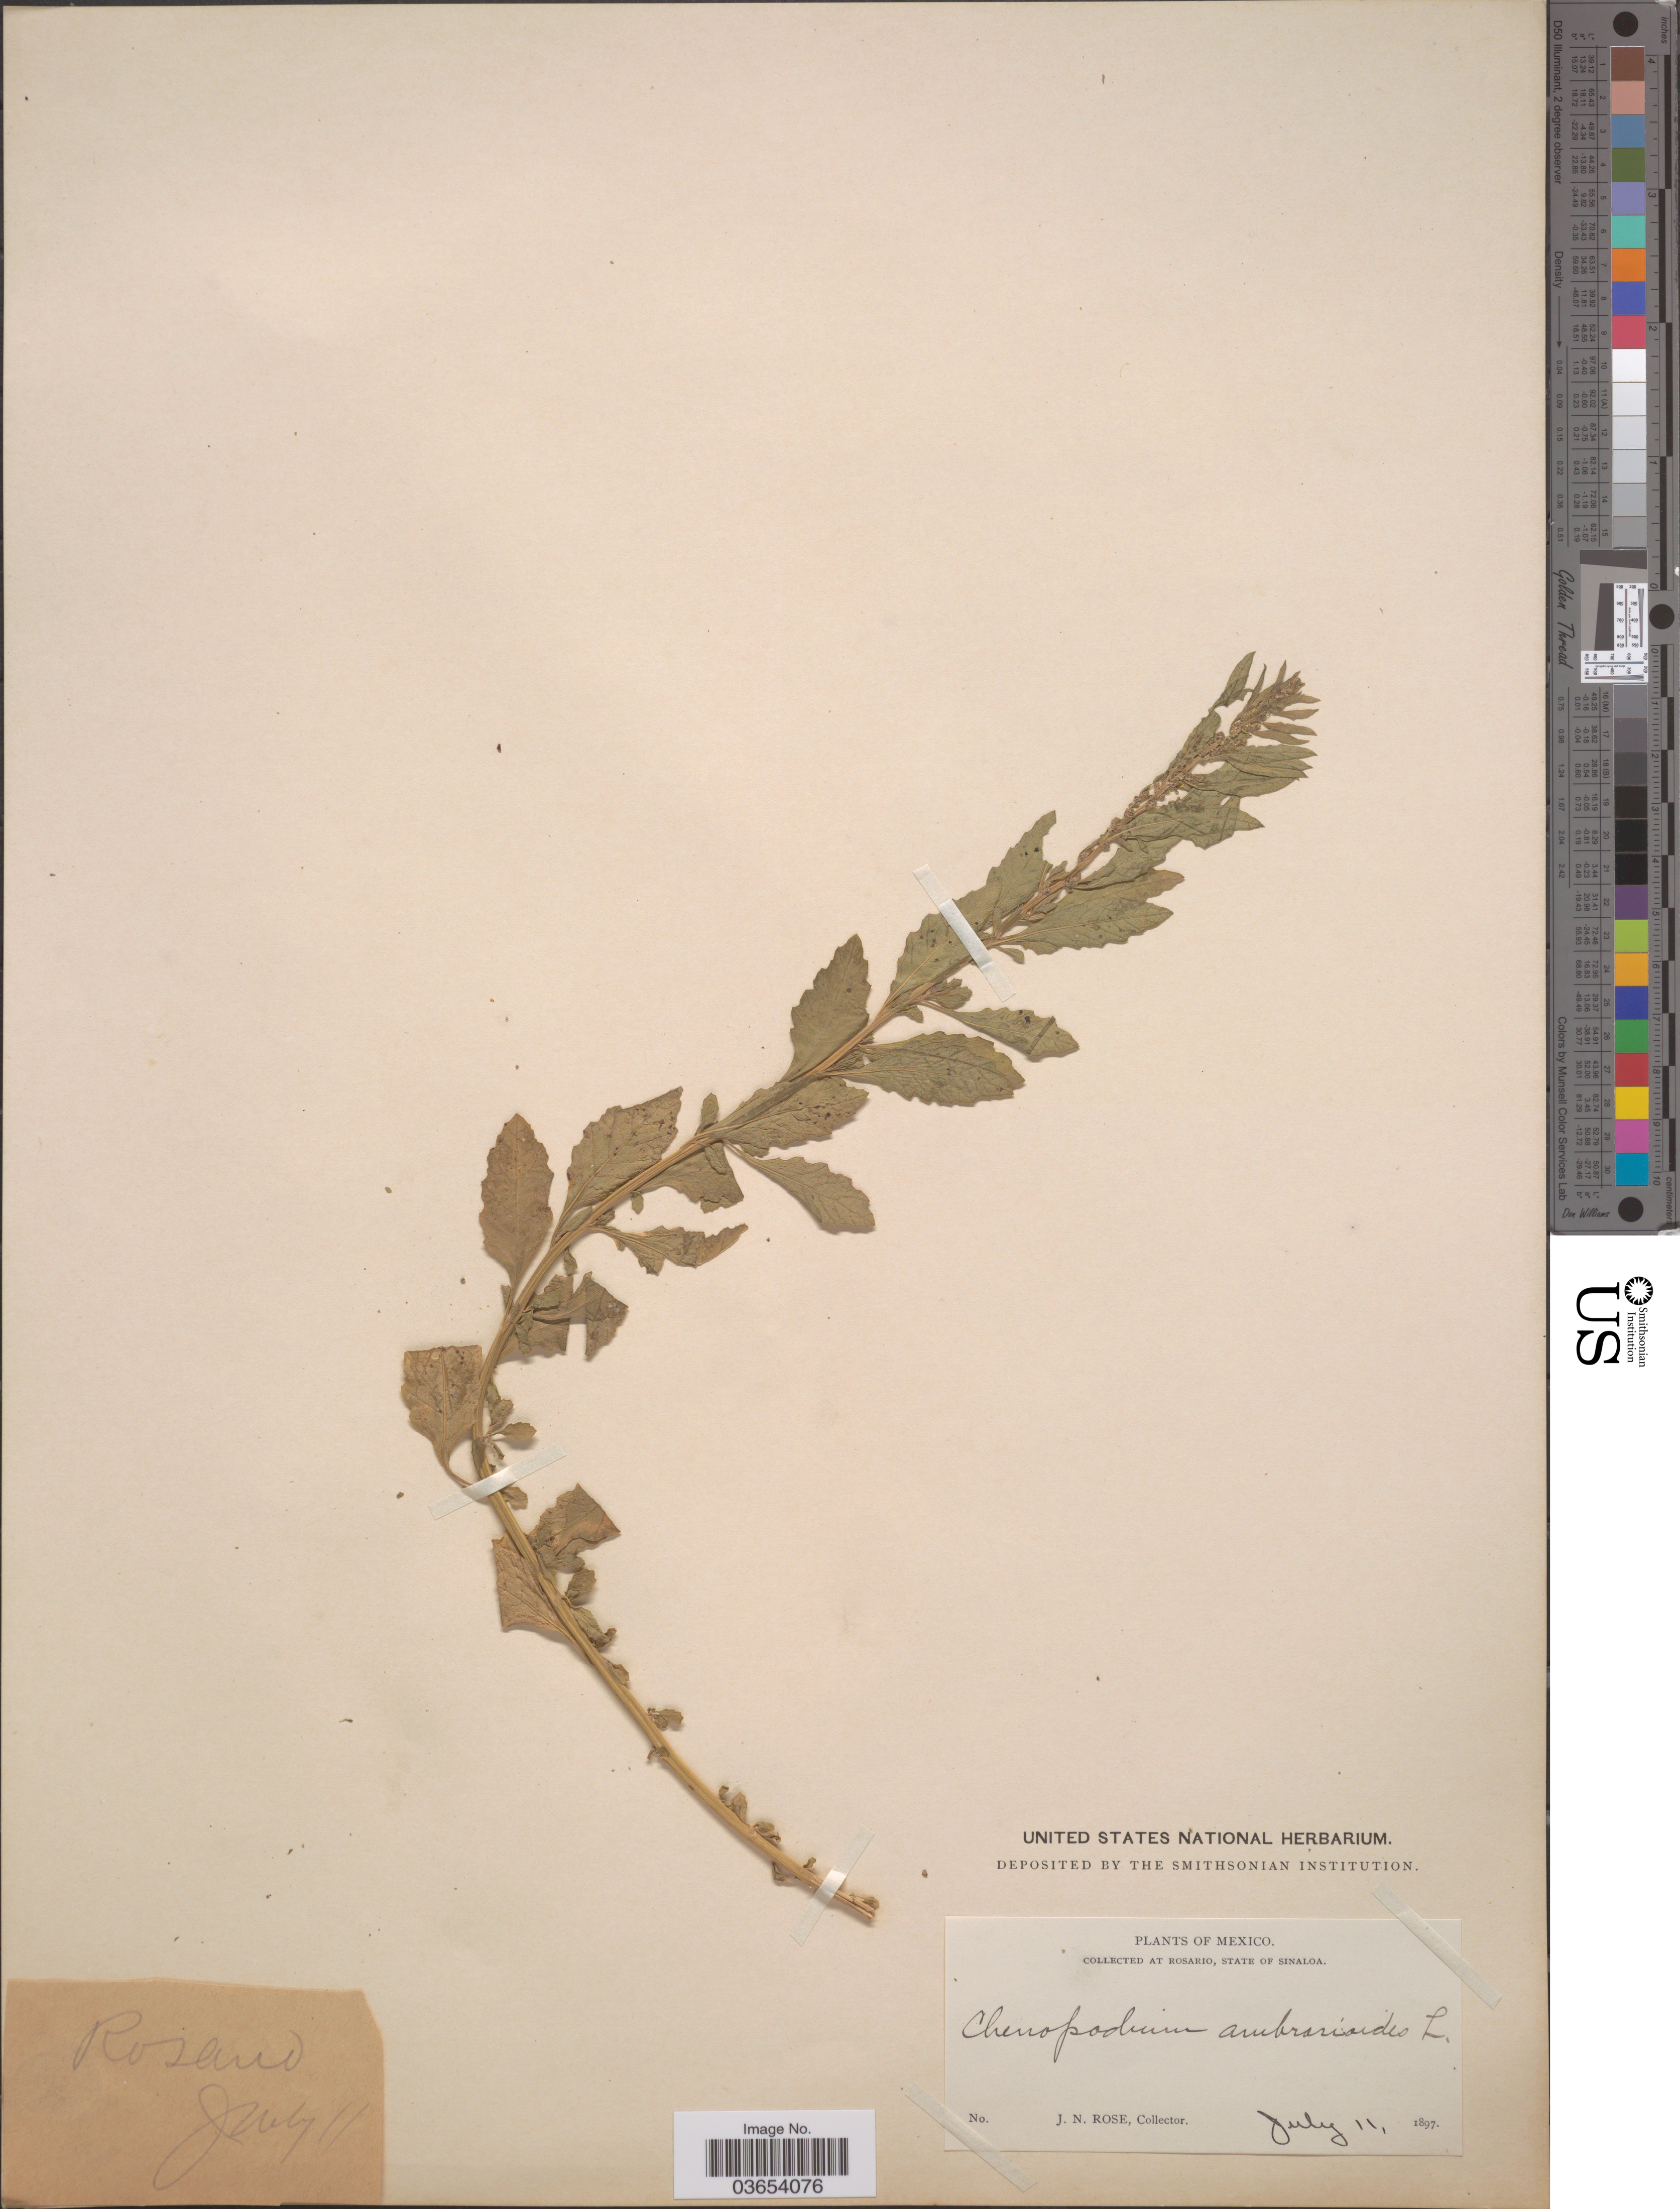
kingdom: Plantae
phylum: Tracheophyta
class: Magnoliopsida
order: Caryophyllales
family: Amaranthaceae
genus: Chenopodium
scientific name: Chenopodium ambrosioides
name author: L.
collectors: J. N. Rose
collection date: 1897-07-11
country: Mexico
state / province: Sinaloa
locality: At Rosario.